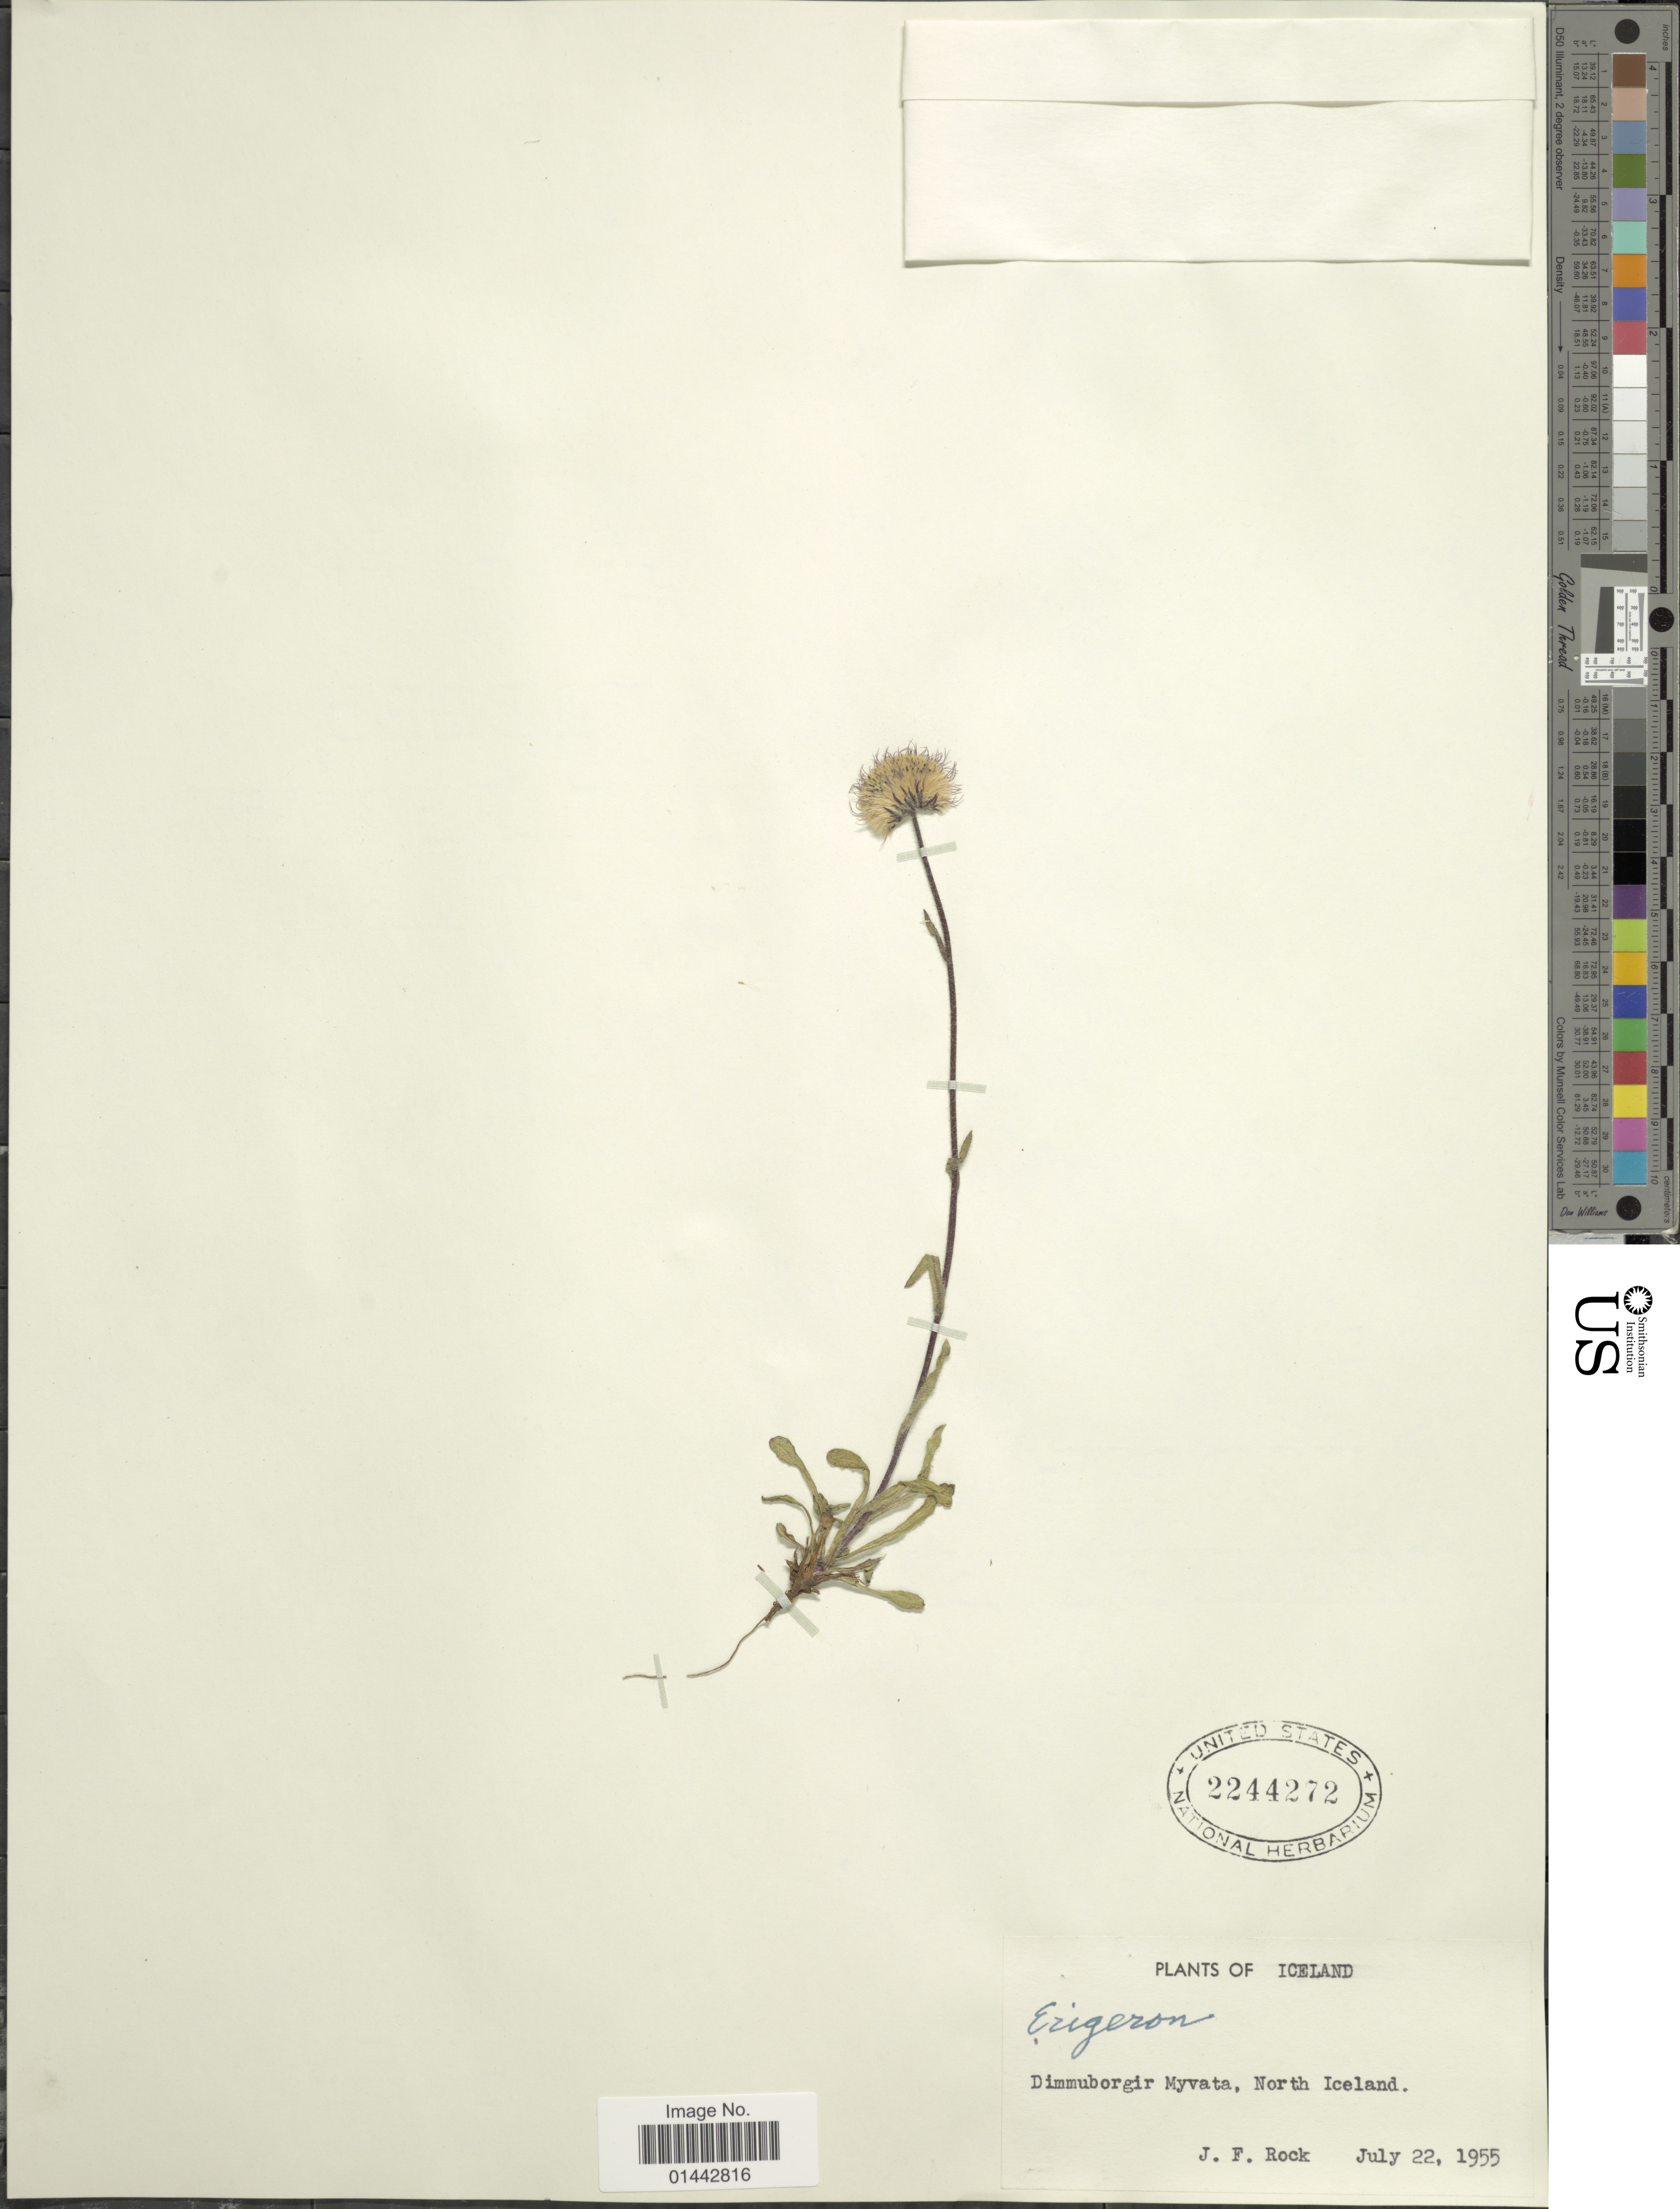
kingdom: Plantae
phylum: Tracheophyta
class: Magnoliopsida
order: Asterales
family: Asteraceae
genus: Erigeron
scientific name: Erigeron sp.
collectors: J. Rock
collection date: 1955-07-22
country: Iceland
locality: Dimmuborgir Myvata, North Iceland.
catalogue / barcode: US 2244272